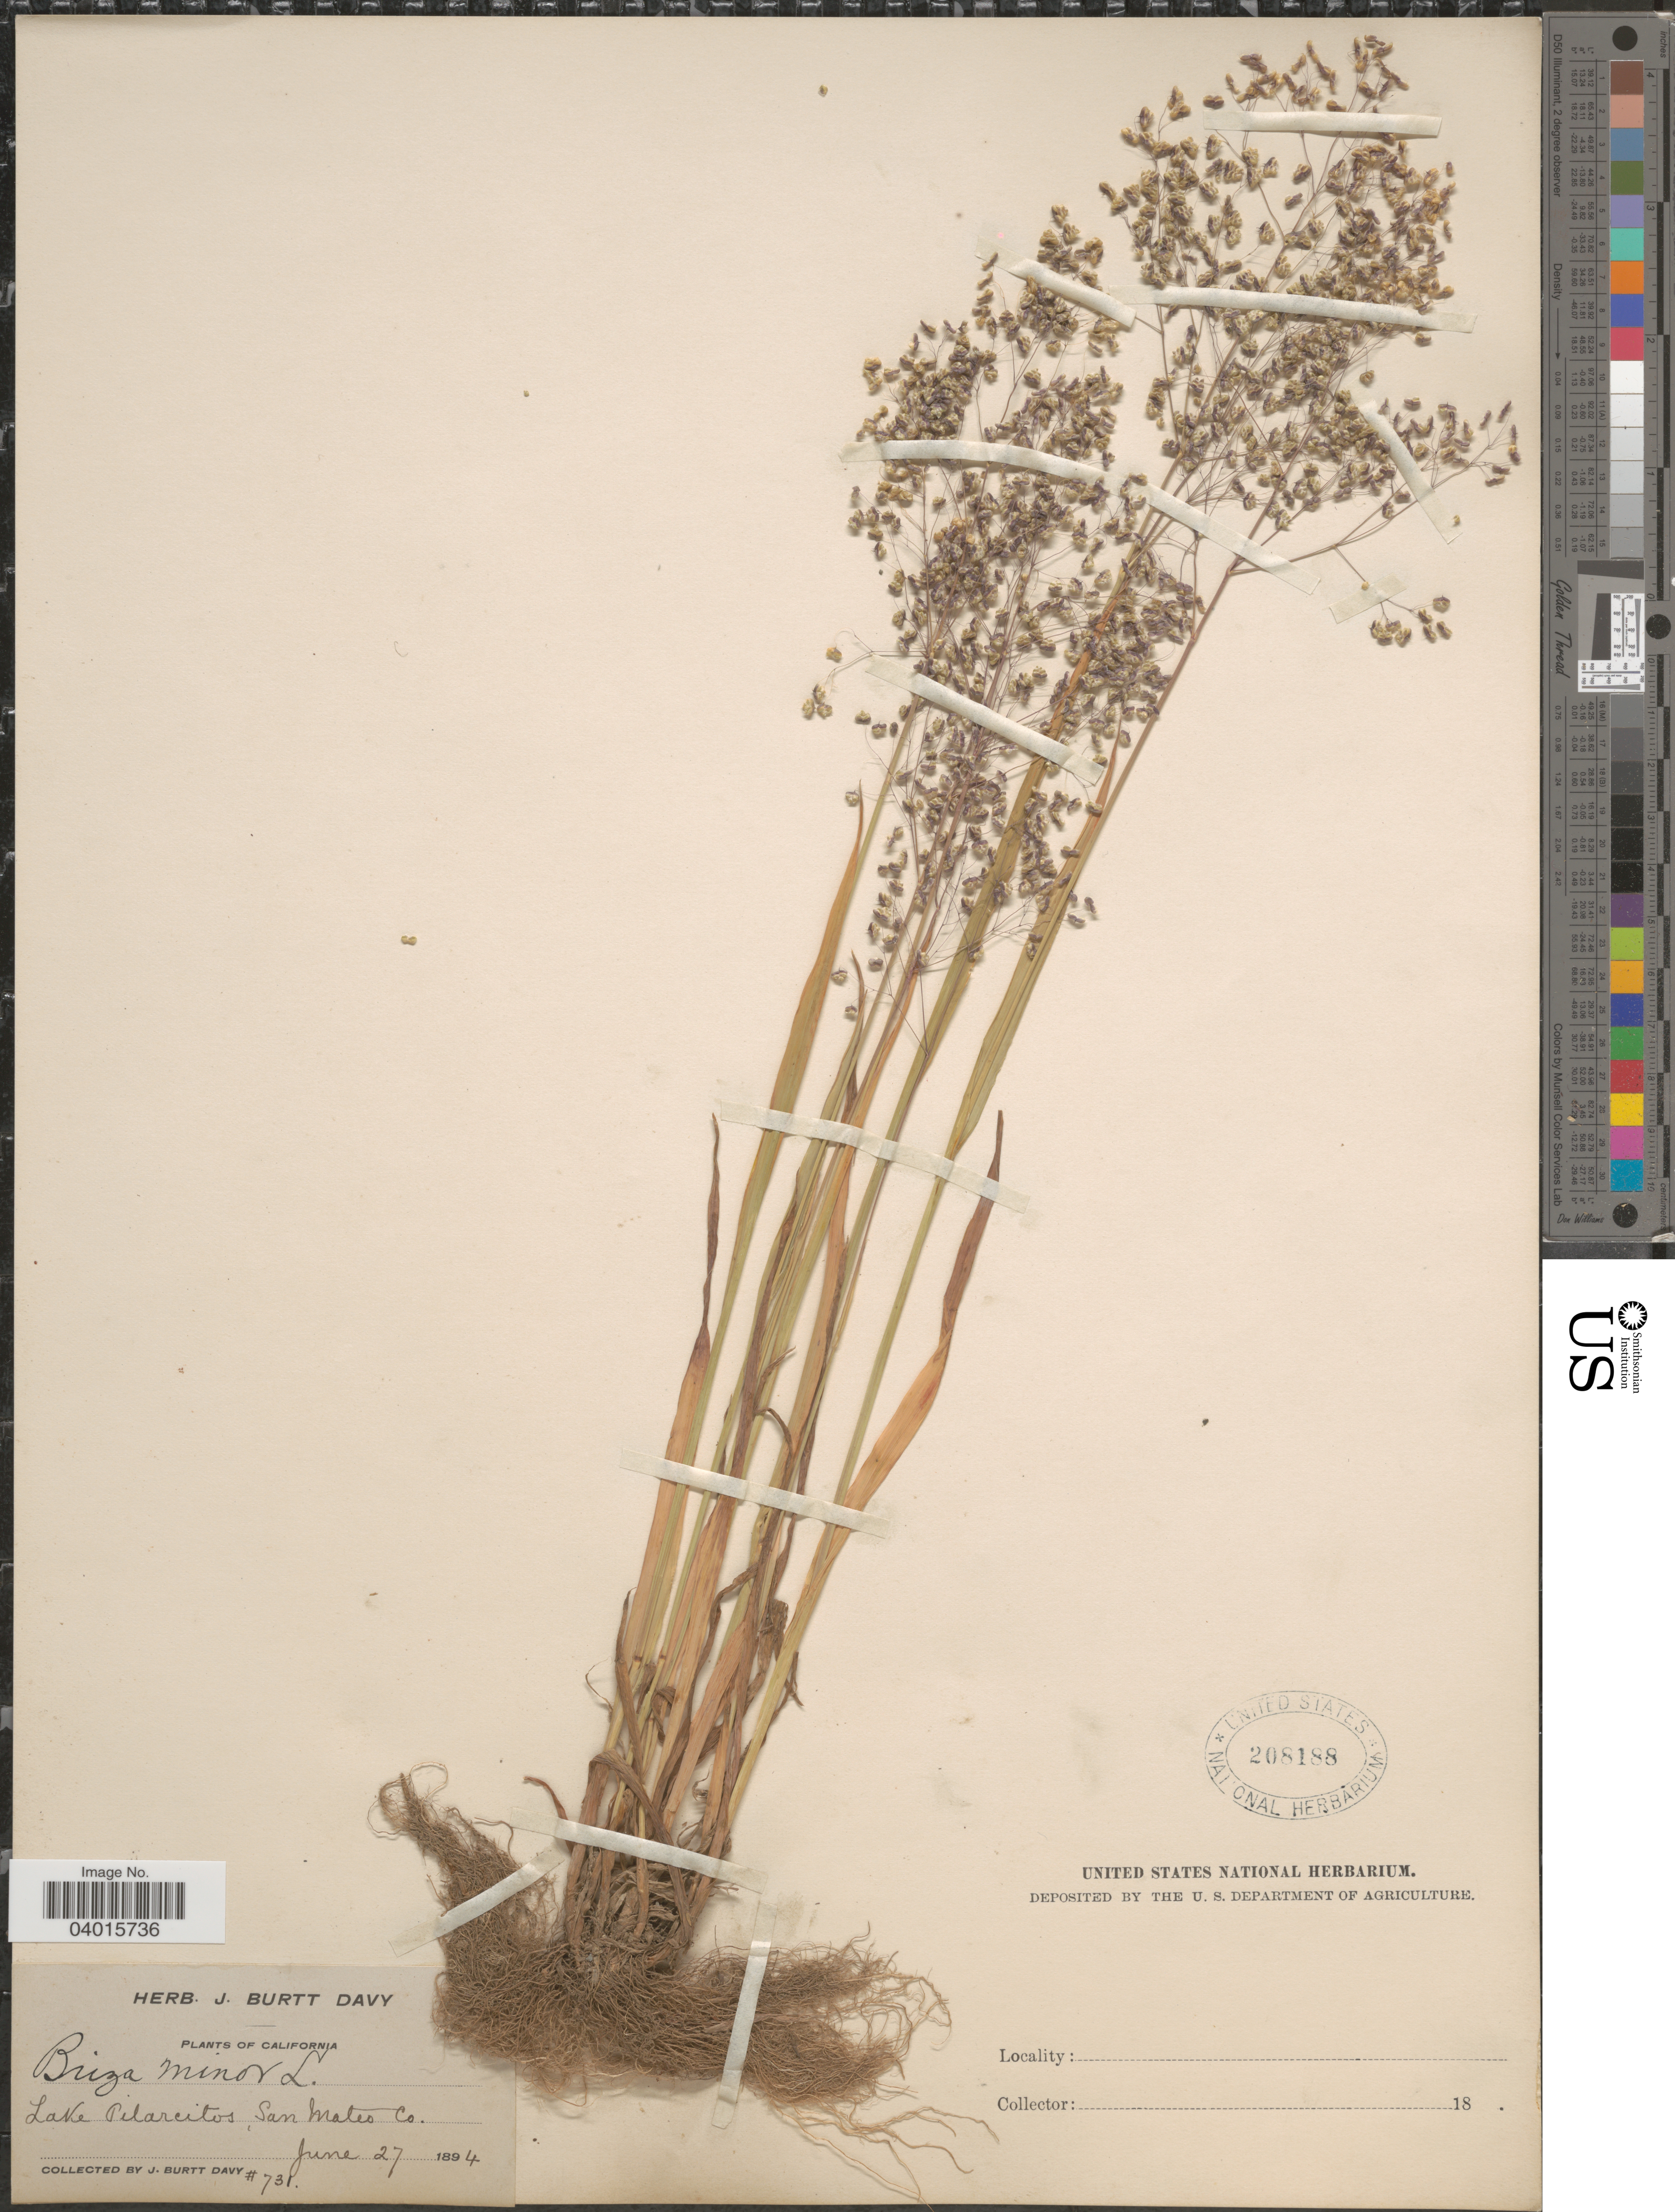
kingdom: Plantae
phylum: Tracheophyta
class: Liliopsida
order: Poales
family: Poaceae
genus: Briza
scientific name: Briza minor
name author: L.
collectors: J. Burtt Davy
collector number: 731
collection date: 1894-06-27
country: United States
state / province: California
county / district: San Mateo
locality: Lake Pilarcitos, San Mateo Co.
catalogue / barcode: US 208188